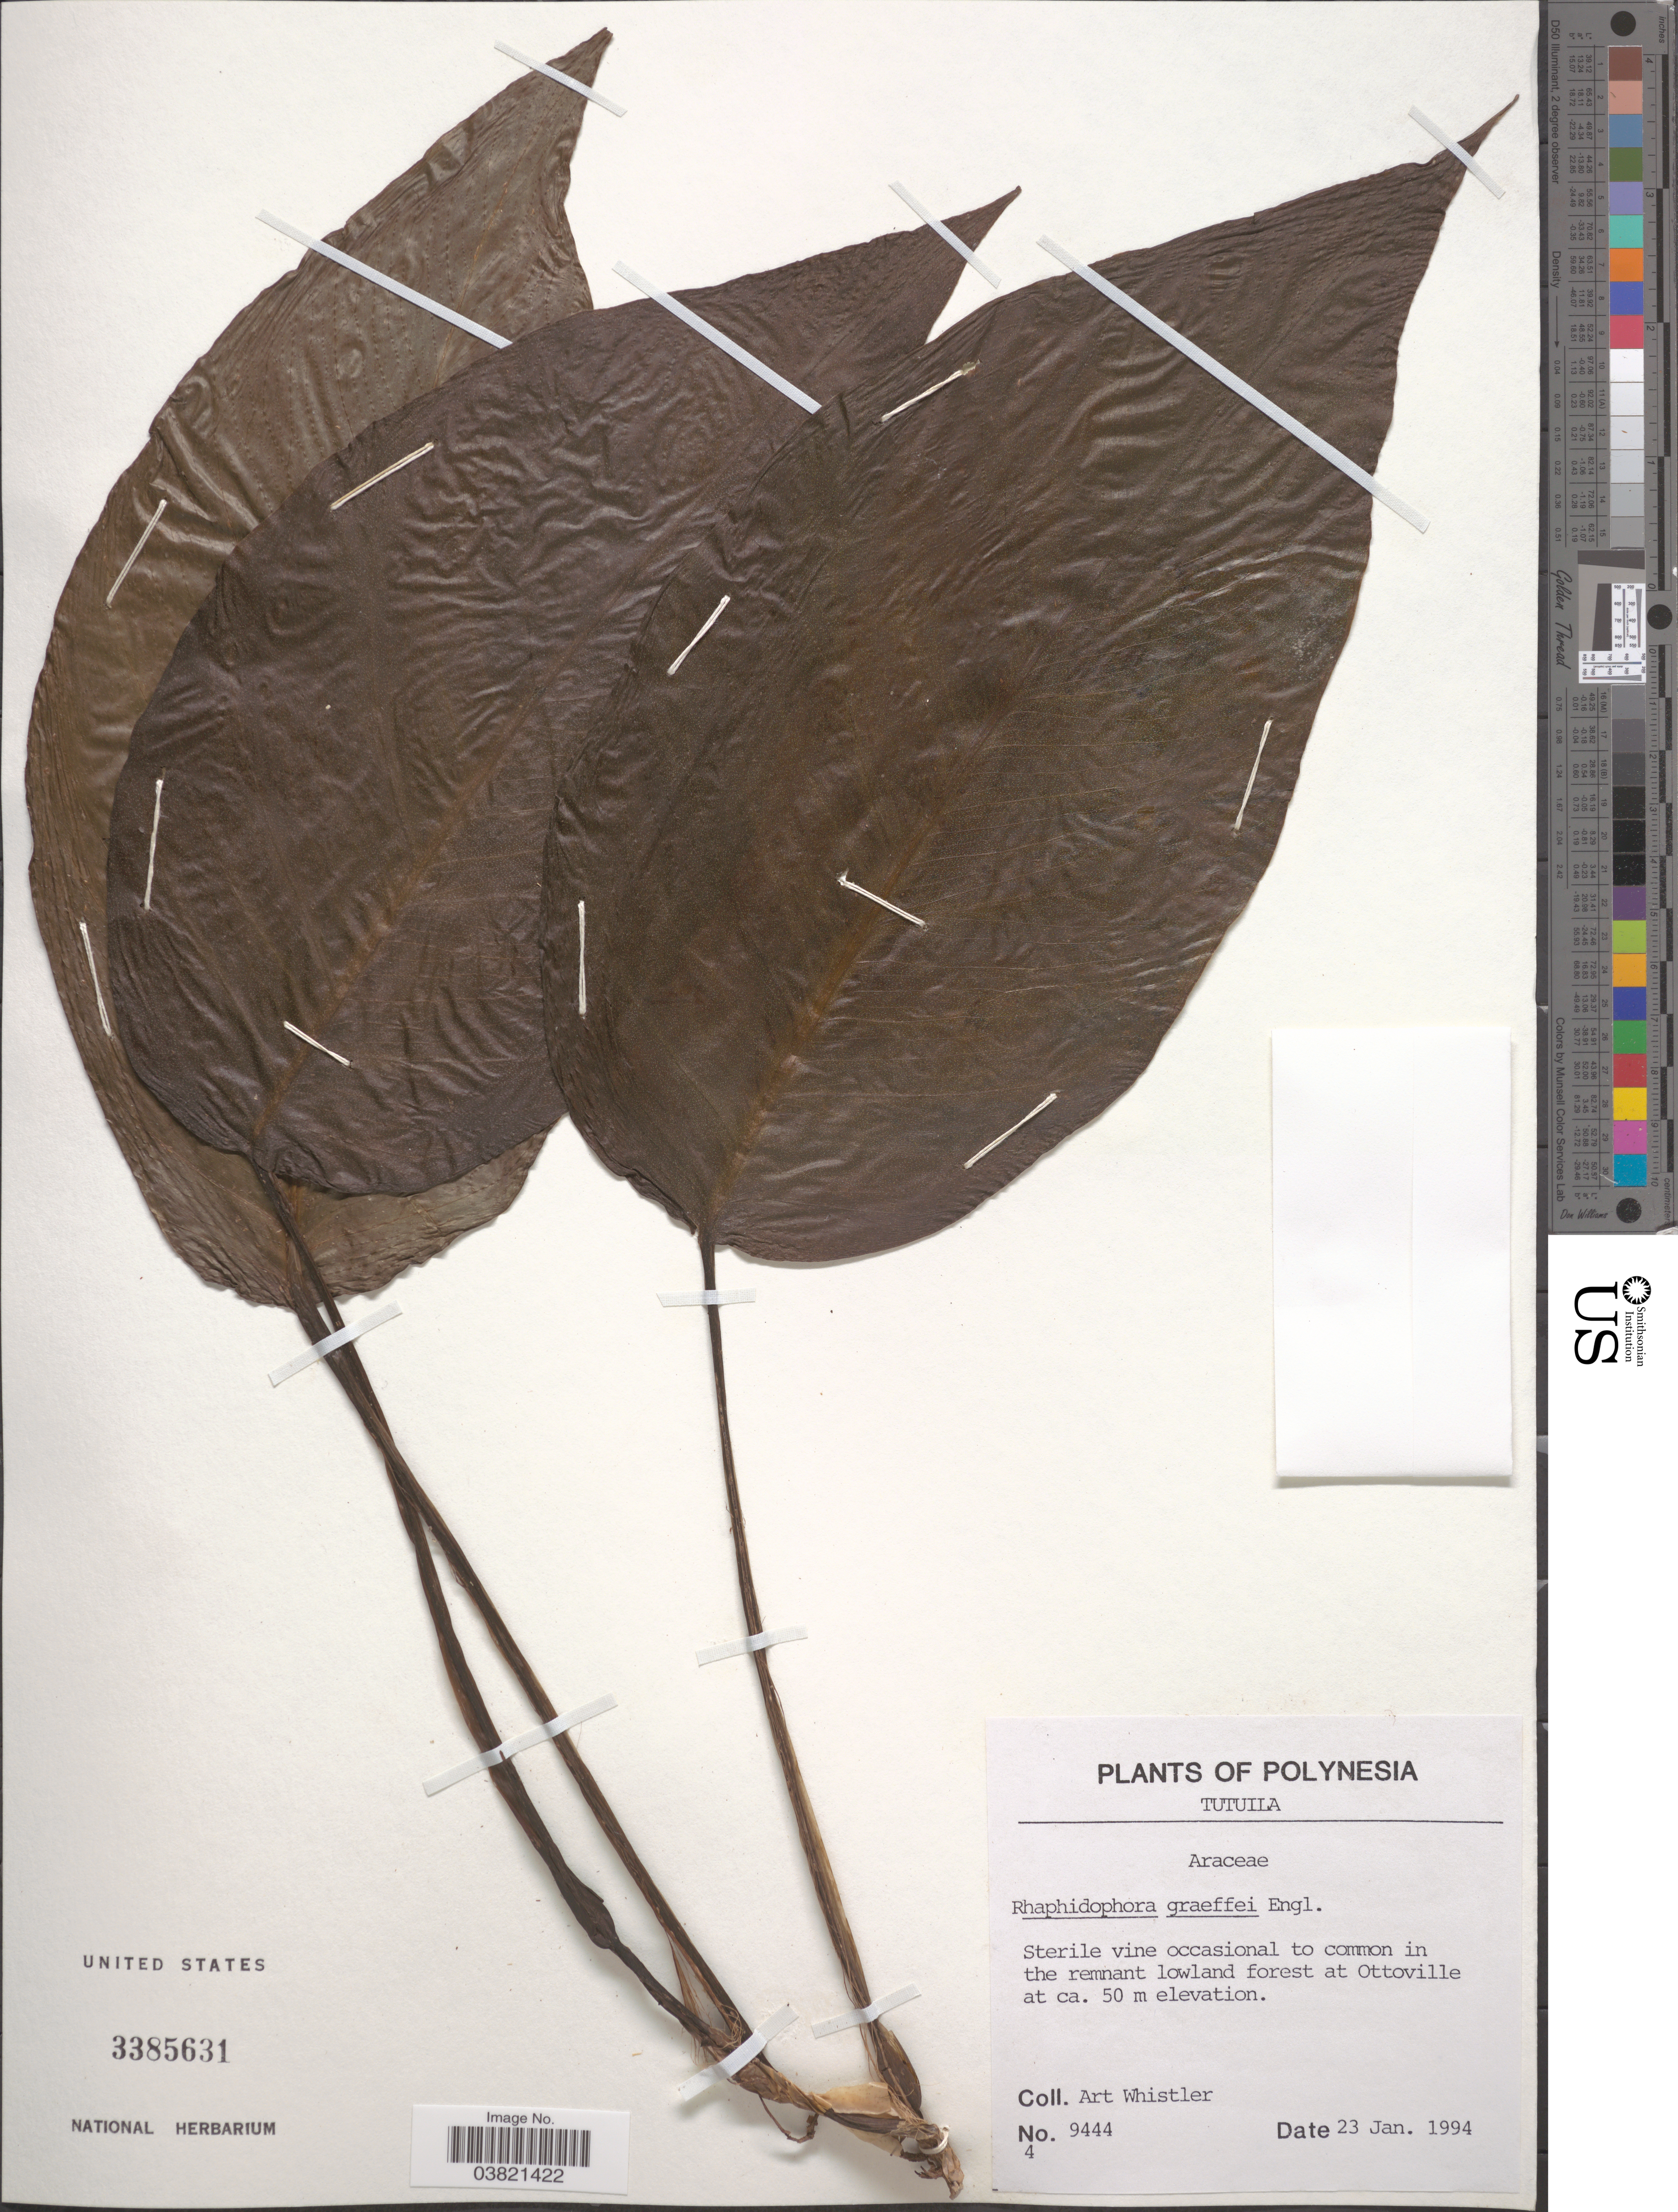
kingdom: Plantae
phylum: Tracheophyta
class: Liliopsida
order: Alismatales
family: Araceae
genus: Rhaphidophora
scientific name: Rhaphidophora graeffei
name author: Engl.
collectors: A. Whistler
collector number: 9444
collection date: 1994-01-23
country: American Samoa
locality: Polynesia. Tutuila. Ottoville.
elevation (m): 50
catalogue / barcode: US 3385631